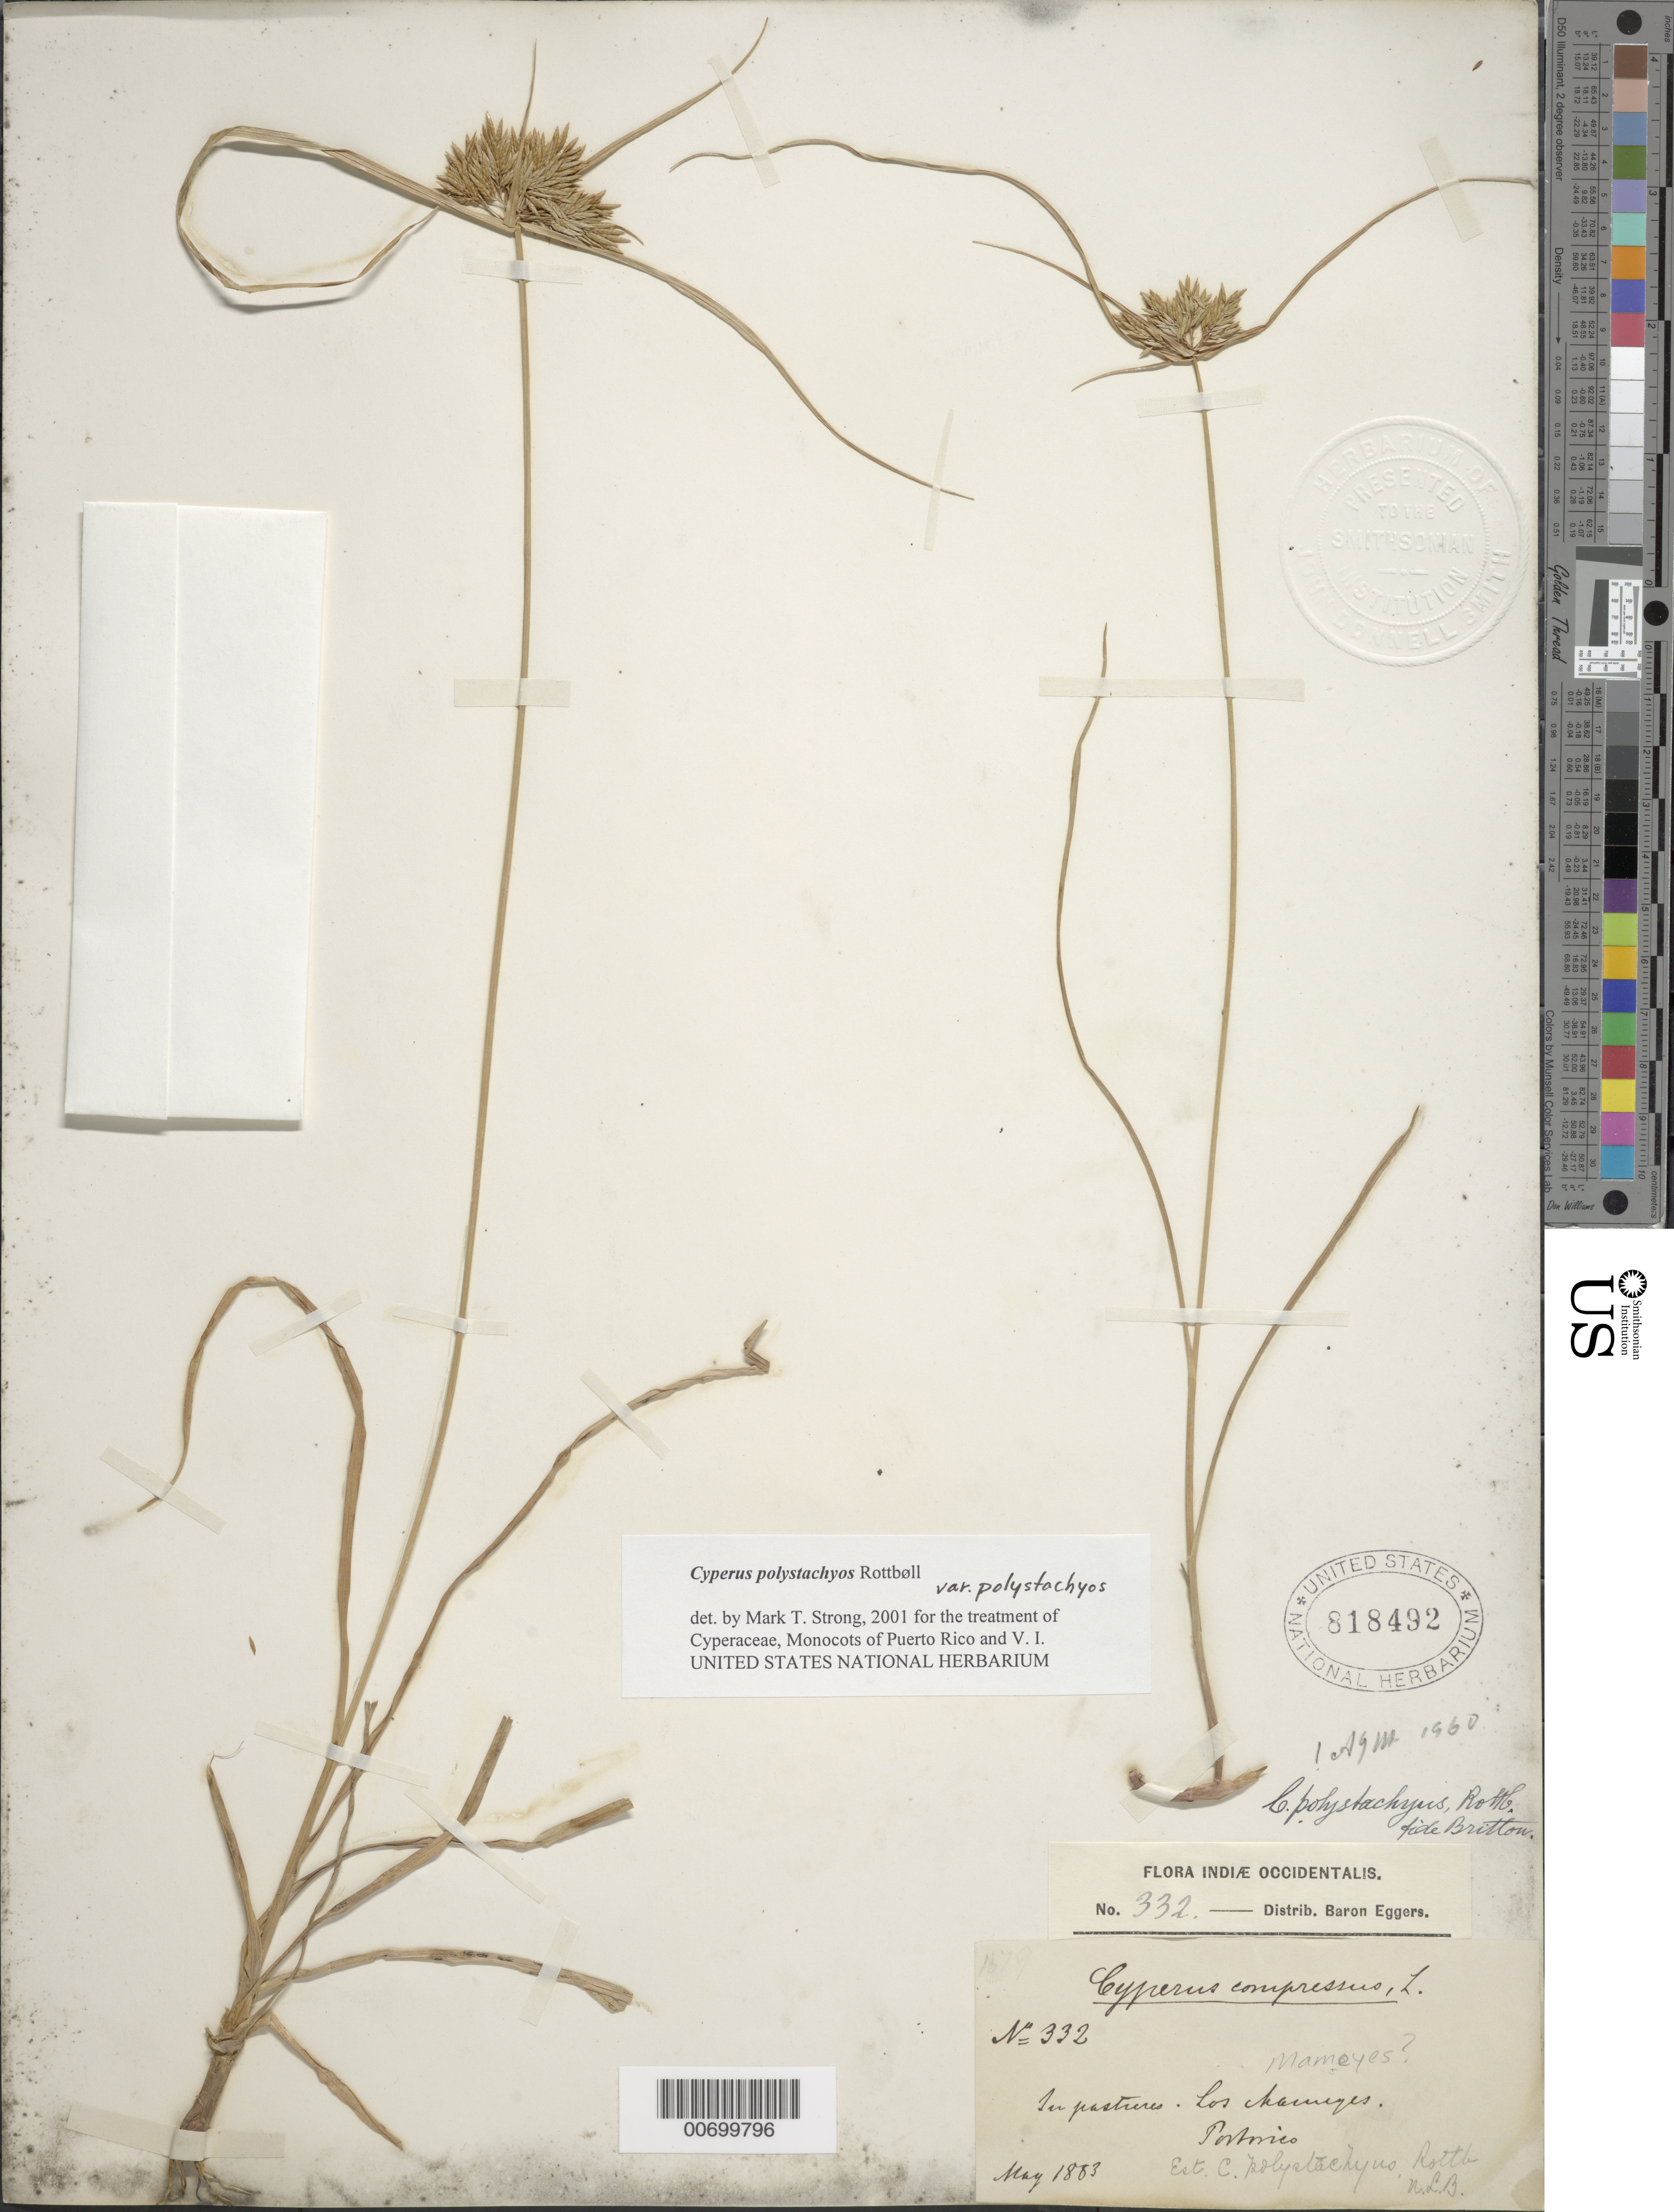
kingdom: Plantae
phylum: Tracheophyta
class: Liliopsida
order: Poales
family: Cyperaceae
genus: Cyperus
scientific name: Cyperus polystachyos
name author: Rottb.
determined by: Strong, M. T., (US), Smithsonian Institution - National Museum of Natural History (UNITED STATES)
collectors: H. F. A. von Eggers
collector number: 332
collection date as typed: May 1863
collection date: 1863-05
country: Puerto Rico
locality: Los Chamiges.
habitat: In pasture.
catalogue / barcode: US 818492